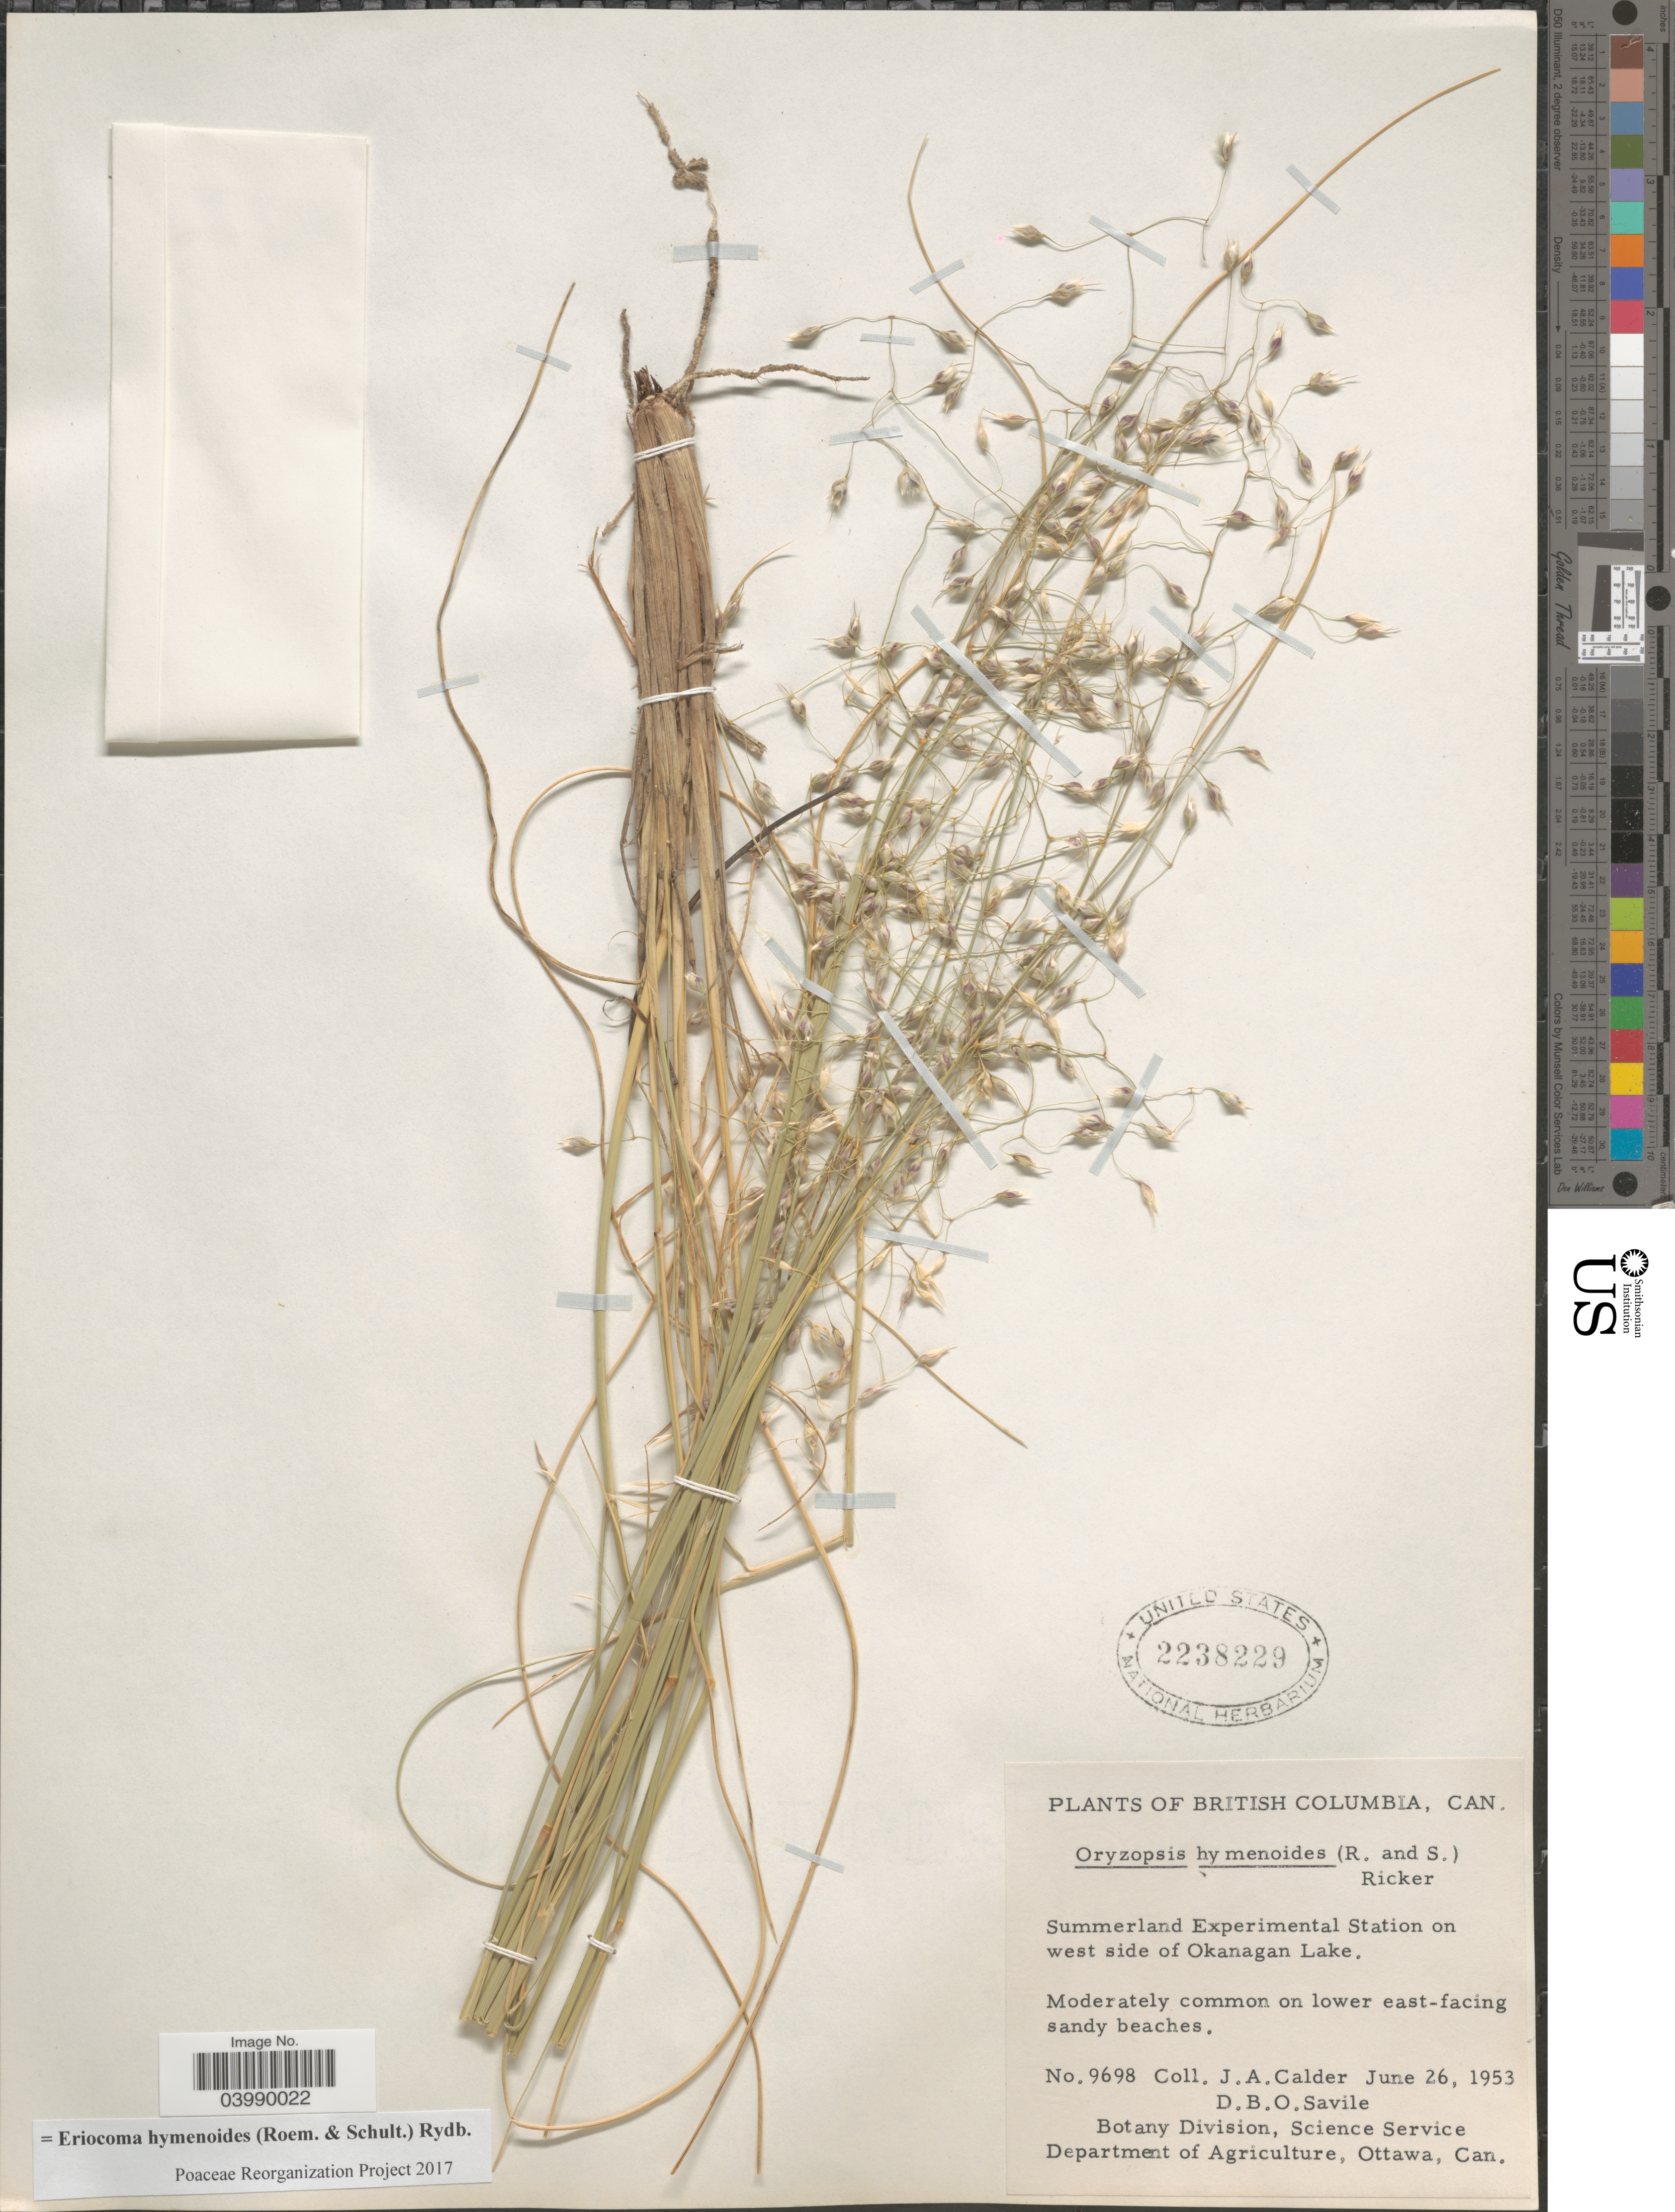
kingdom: Plantae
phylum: Tracheophyta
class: Liliopsida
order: Poales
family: Poaceae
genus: Eriocoma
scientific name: Eriocoma hymenoides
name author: (Roem. & Schult.) Rydb.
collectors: J. A. Calder & D. Savile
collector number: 9698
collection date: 1953-06-26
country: Canada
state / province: British Columbia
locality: Summerland Experimental Station on west side of Okanagan Lake. On lower east-facing sandy beaches.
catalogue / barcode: US 2238229